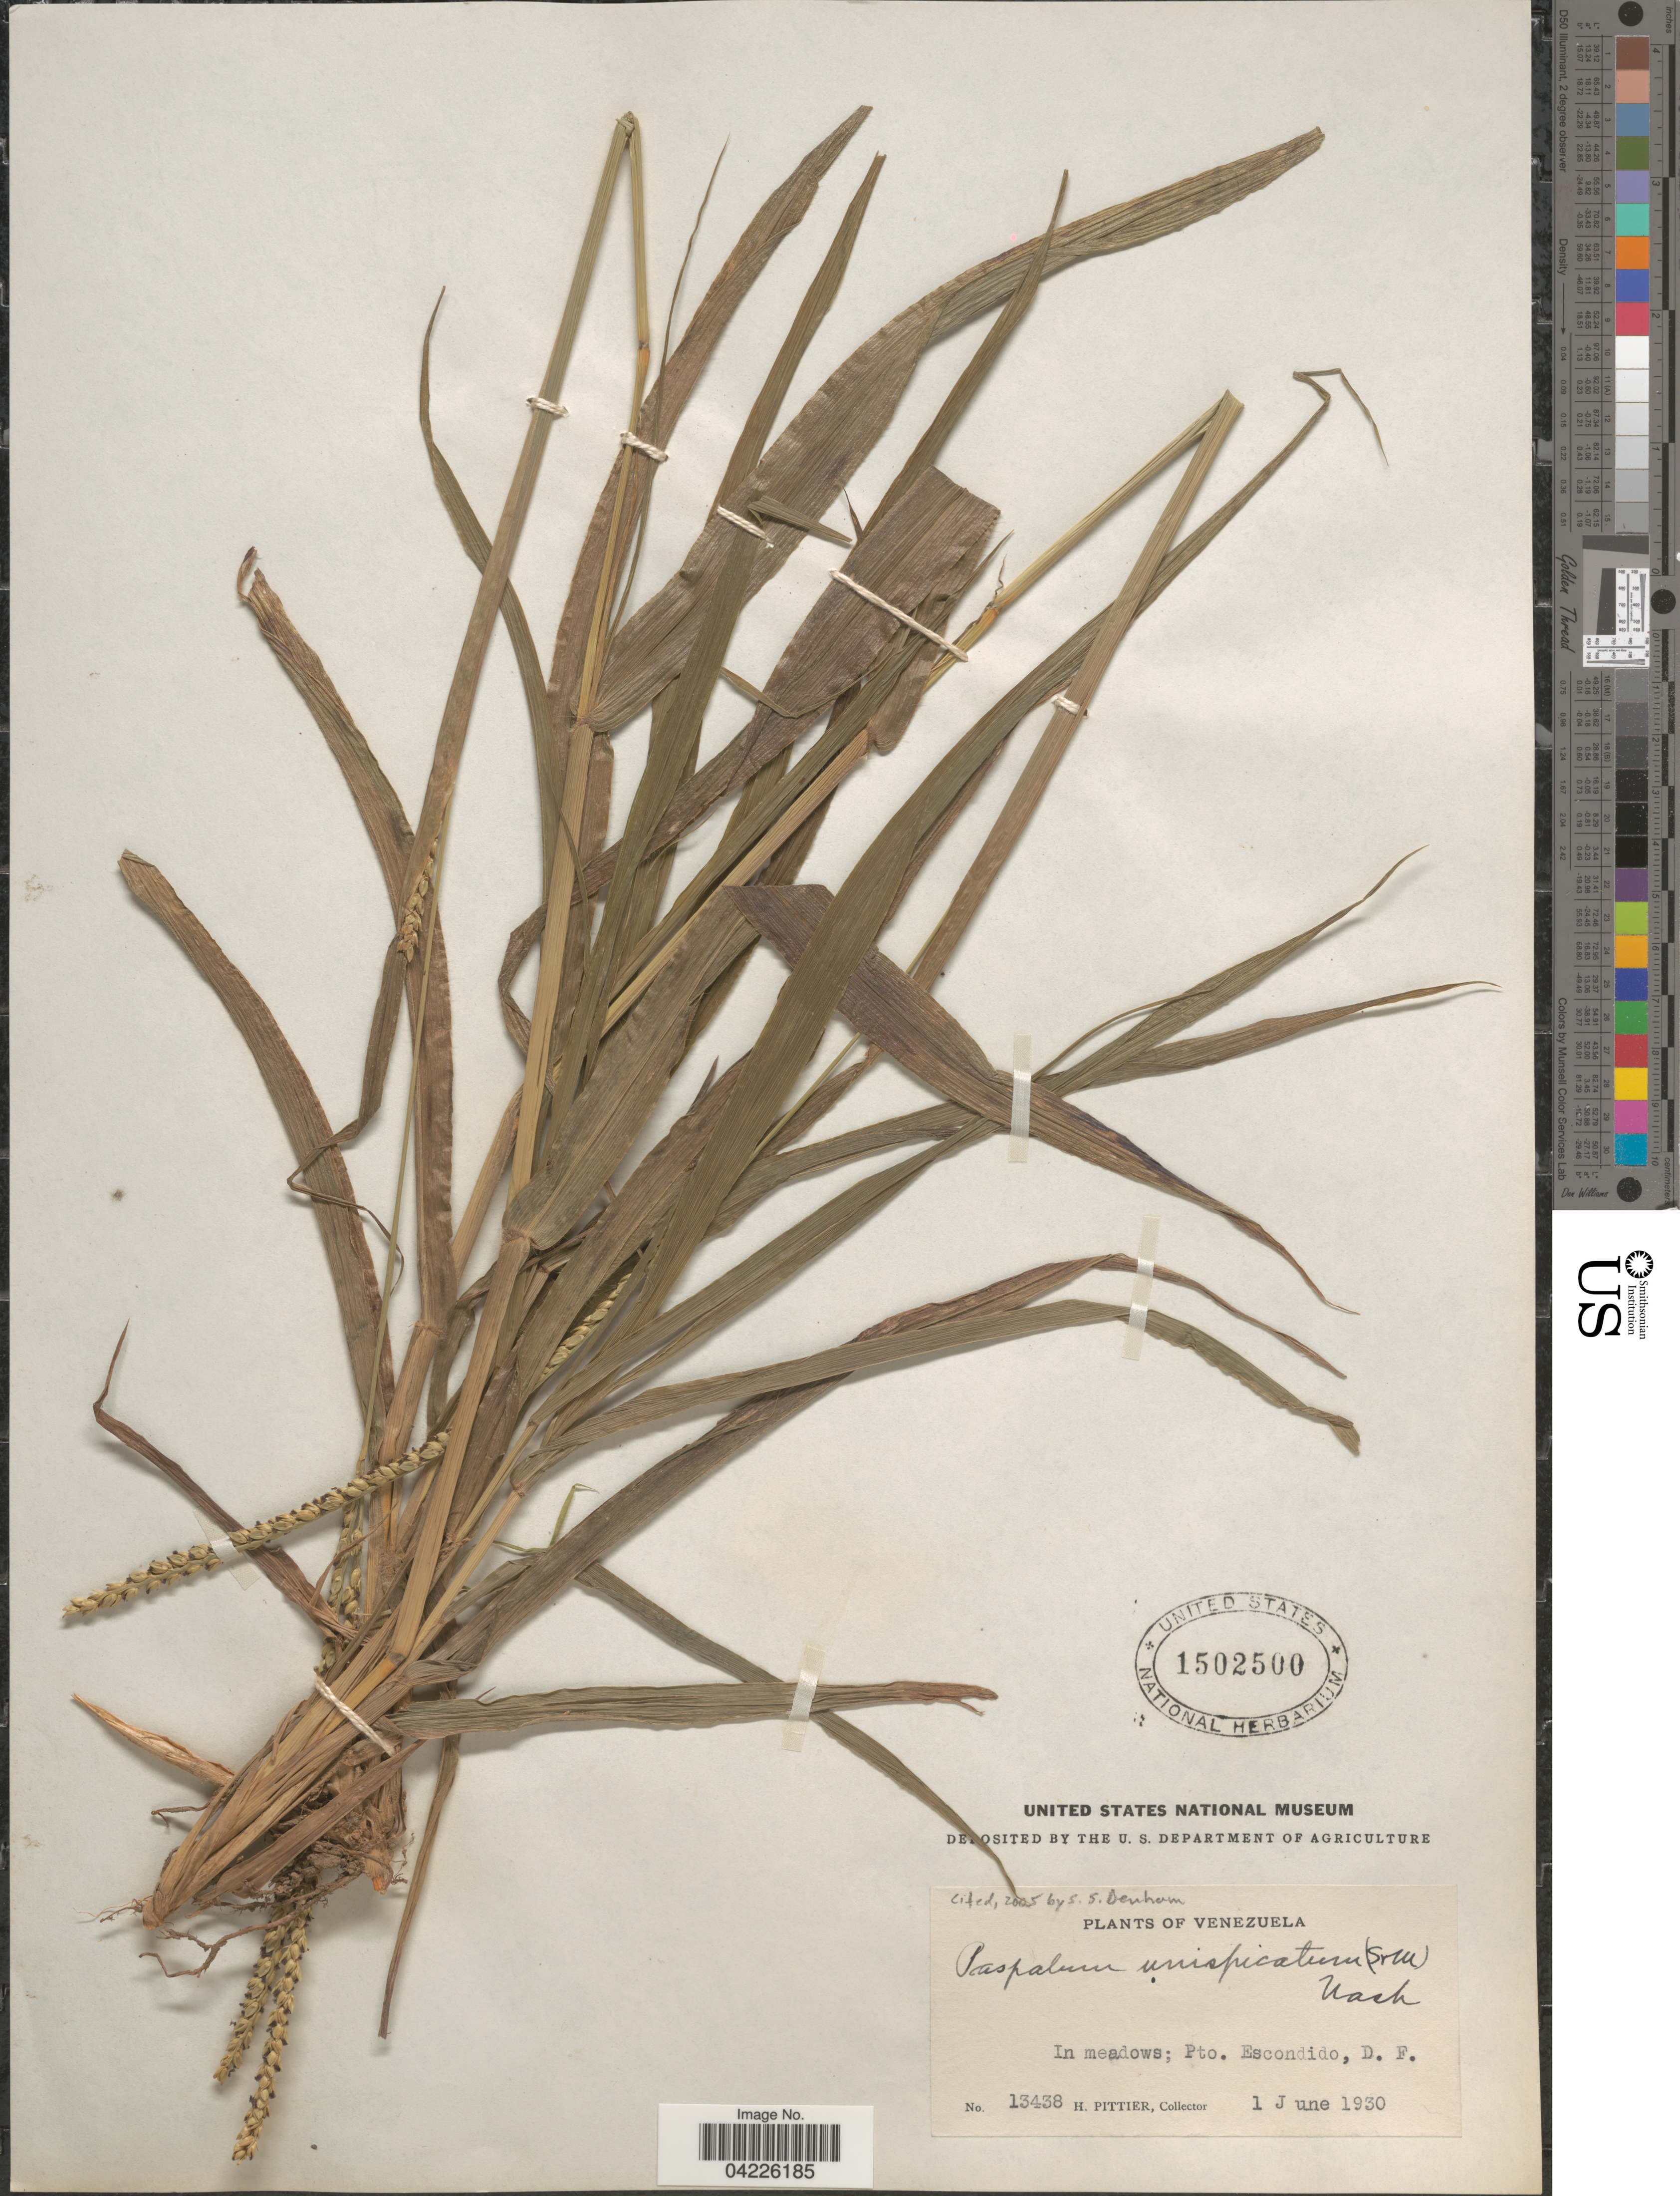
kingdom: Plantae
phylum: Tracheophyta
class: Liliopsida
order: Poales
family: Poaceae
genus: Paspalum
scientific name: Paspalum unispicatum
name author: (Scribn. & Merr.) Nash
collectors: H. F. Pittier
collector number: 13438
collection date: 1930-06-01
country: Venezuela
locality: Pto. Escondido, D. F.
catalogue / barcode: US 1502500